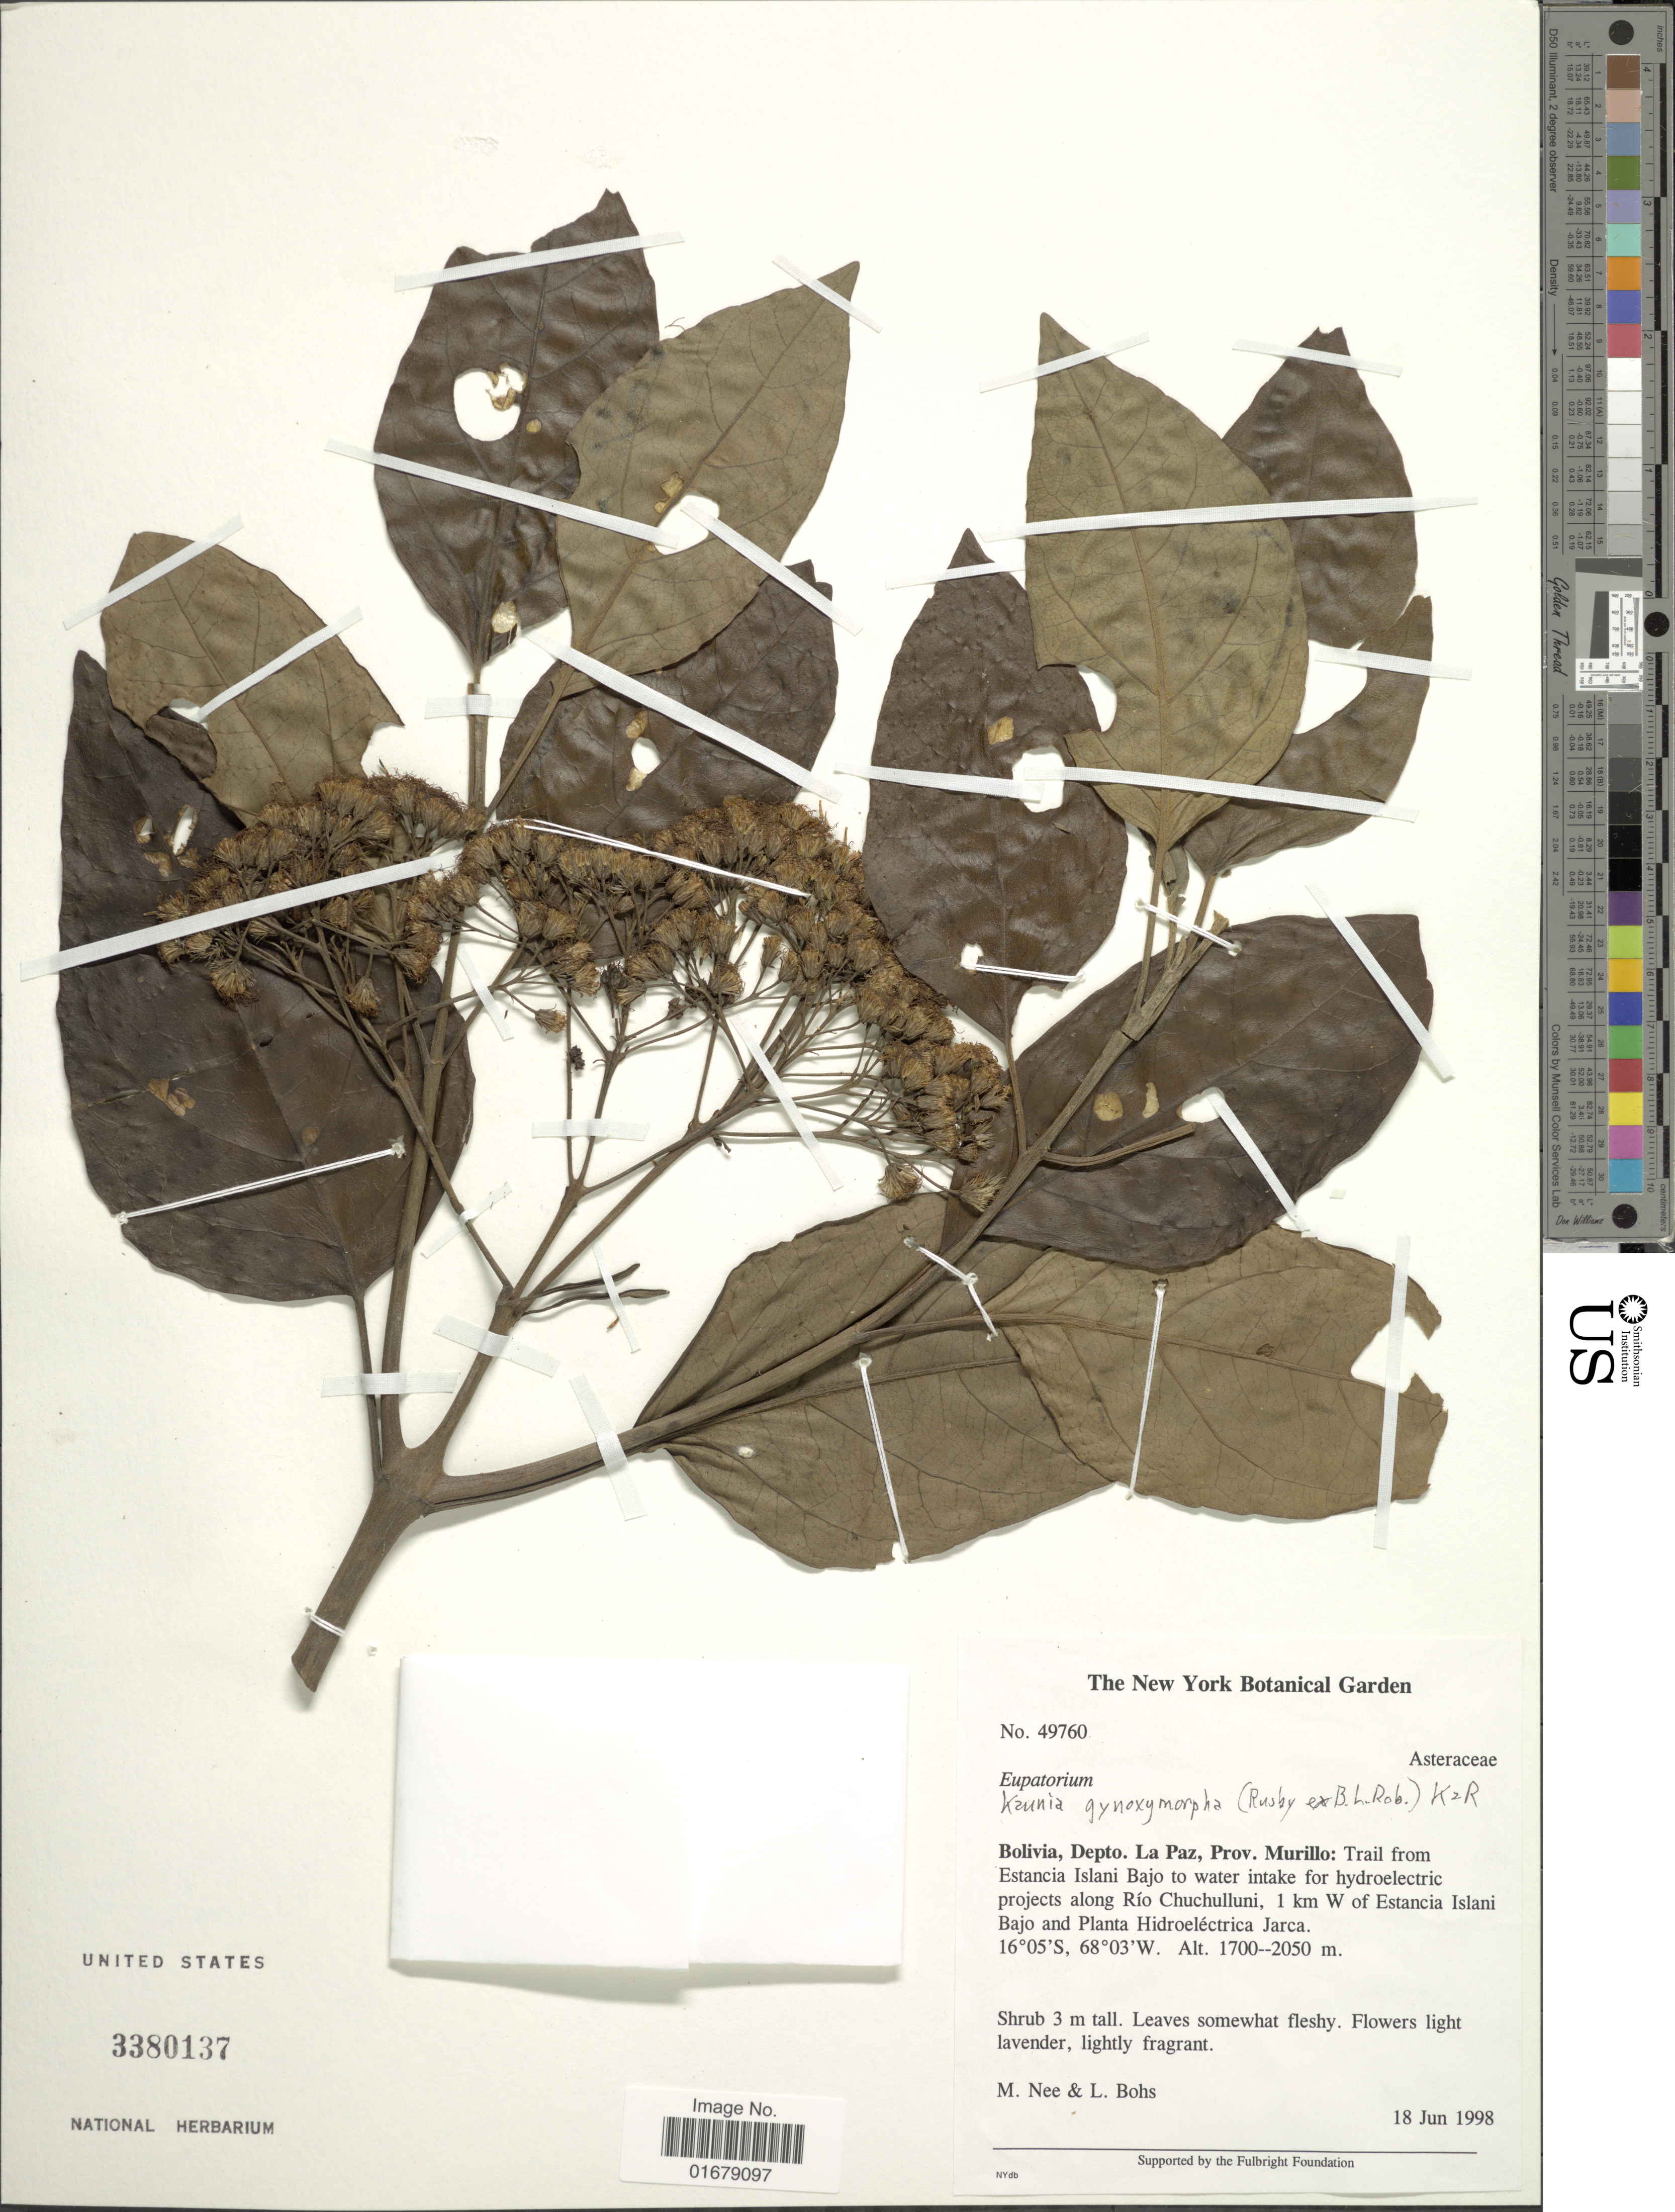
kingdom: Plantae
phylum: Tracheophyta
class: Magnoliopsida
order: Asterales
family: Asteraceae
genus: Kaunia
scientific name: Kaunia gynoximorpha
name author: (Rusby ex B.L. Rob.) R.M. King & H. Rob.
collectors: M. Nee & L. A. Bohs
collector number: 49760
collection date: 1998-06-18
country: Bolivia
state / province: La Paz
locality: Bolivia, Deptp. La Paz, Prov. Murillo: Trail from Estancia Islani Bajo to water intake for hydroelectric projects along Rio Chuchulluni, 1 km W of Estancia Islani Bajo and Planta Hidroelectrica Jarca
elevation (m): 1700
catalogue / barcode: US 3380137